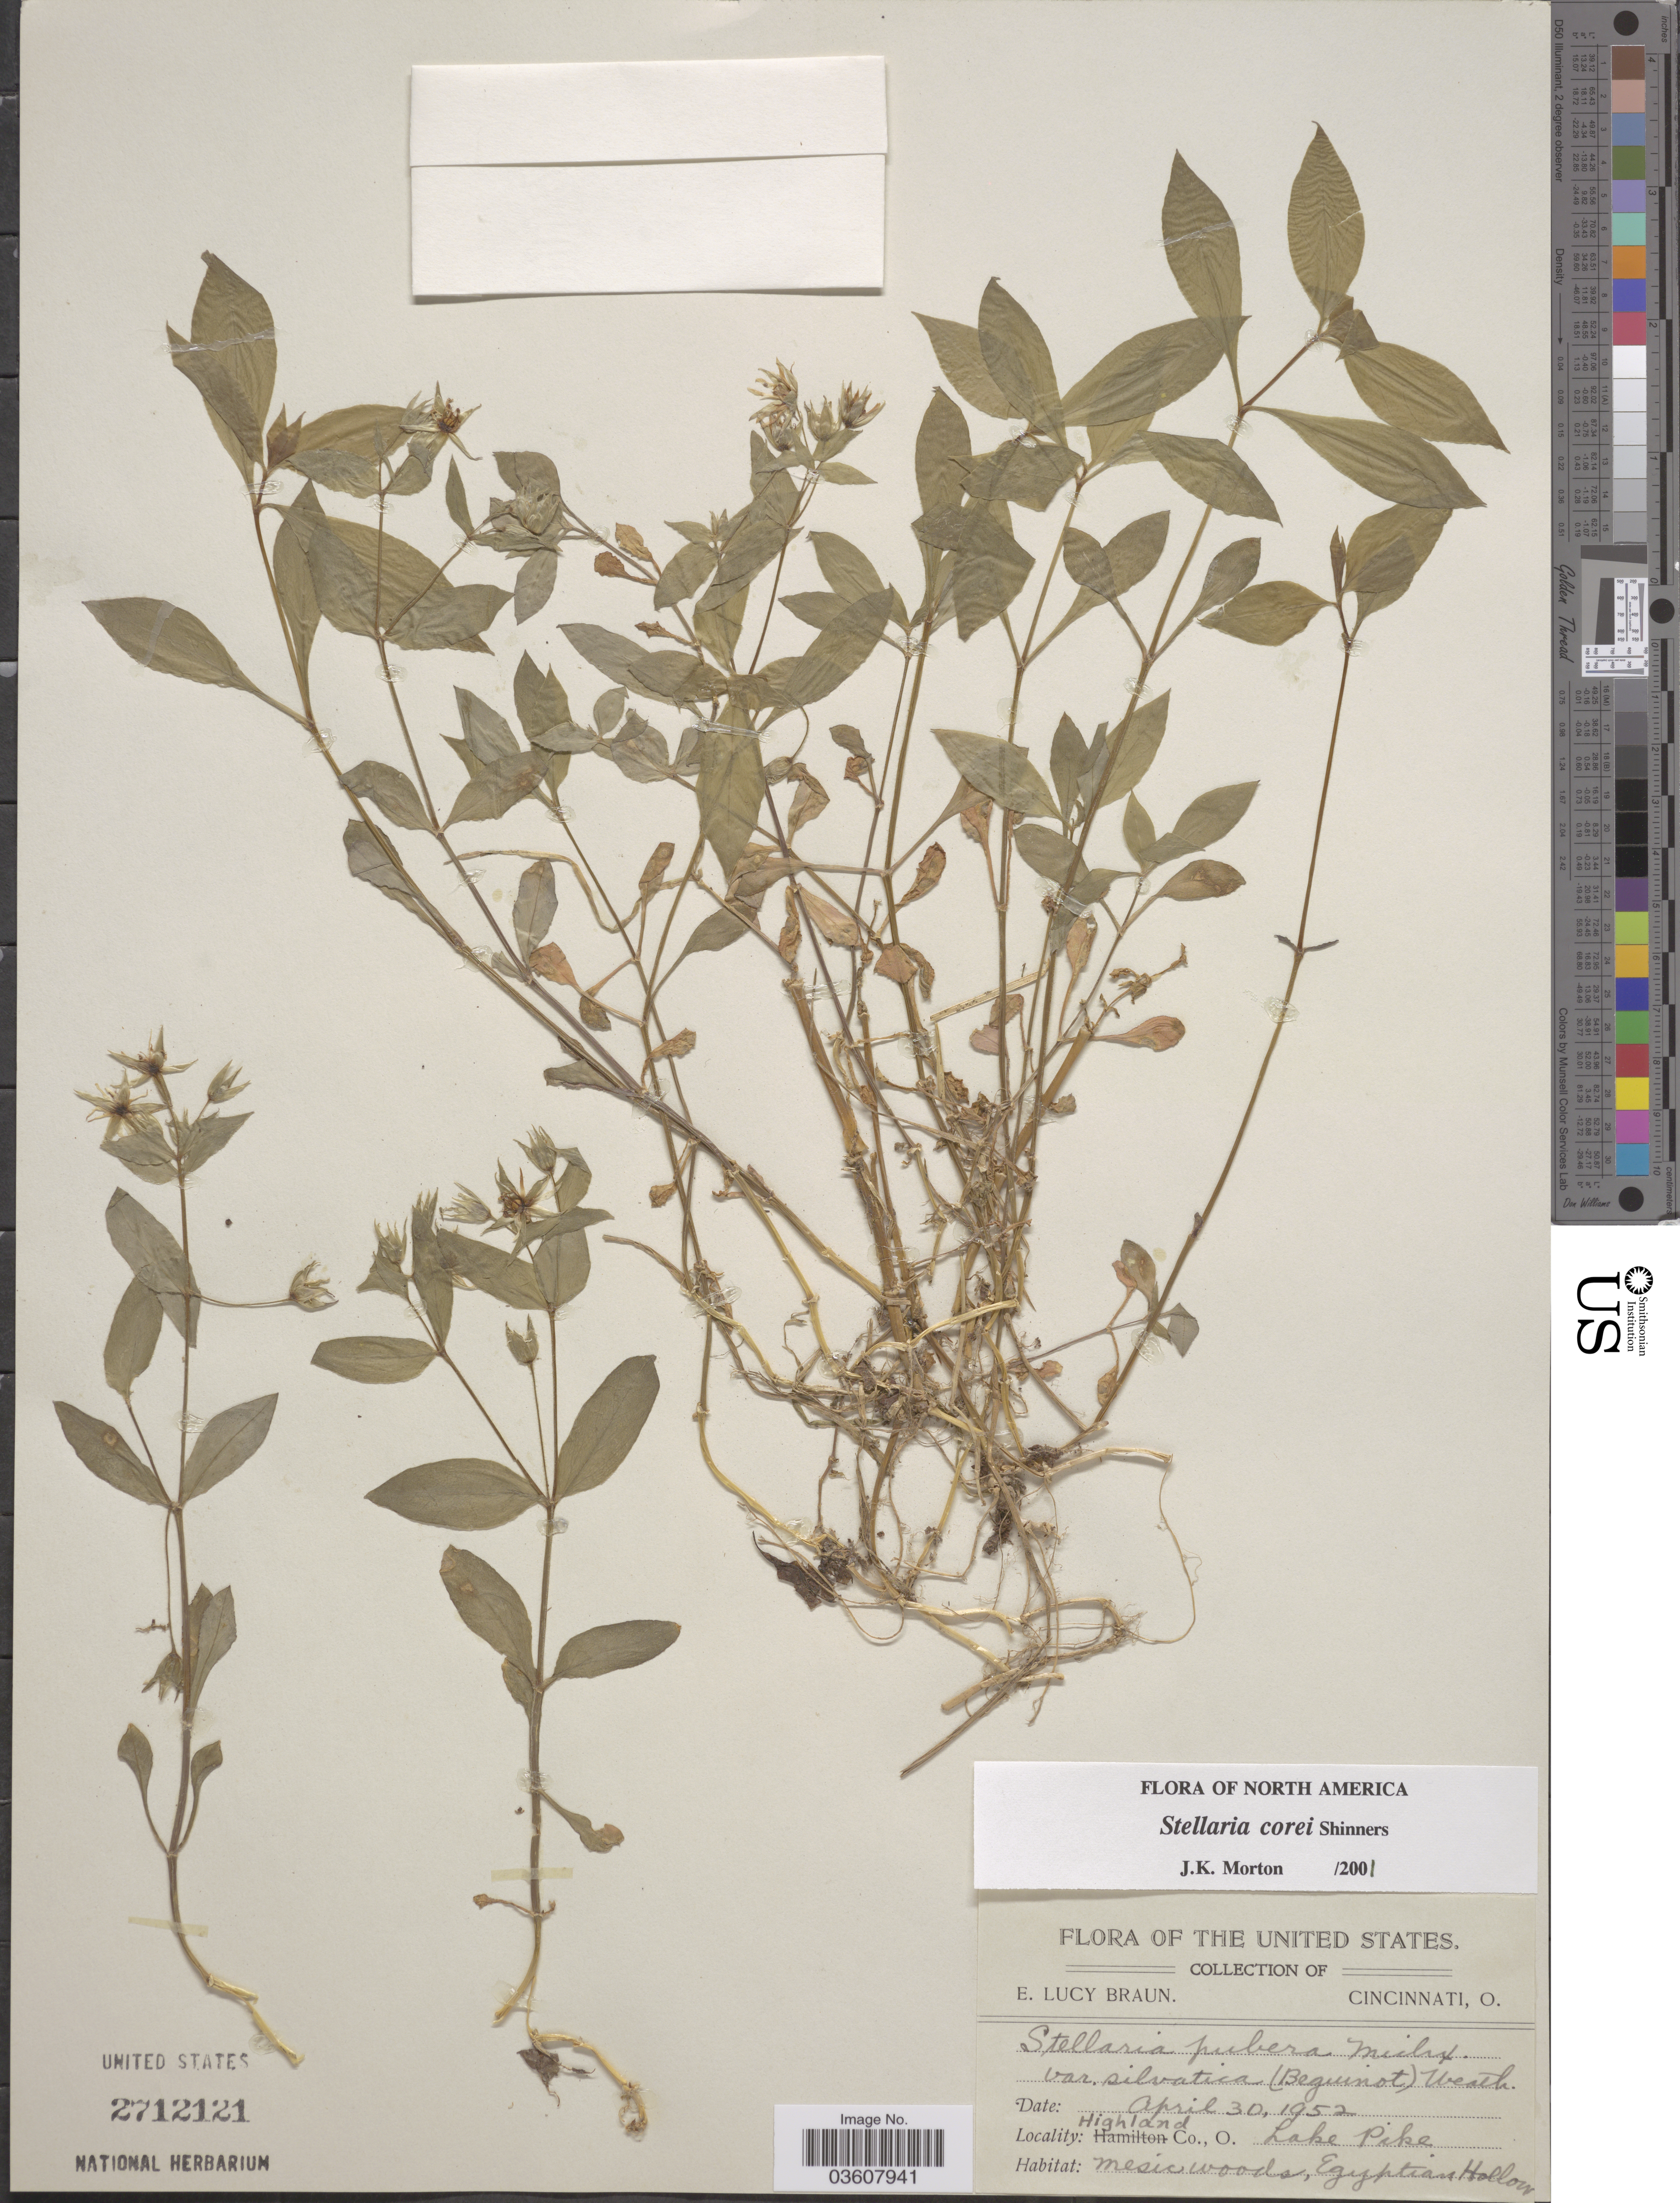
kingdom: Plantae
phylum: Tracheophyta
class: Magnoliopsida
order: Caryophyllales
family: Caryophyllaceae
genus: Stellaria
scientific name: Stellaria corei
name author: Shinners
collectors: E. L. Braun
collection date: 1952-04-30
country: United States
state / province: Ohio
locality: Highland Co., Lake Pike.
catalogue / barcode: US 2712121